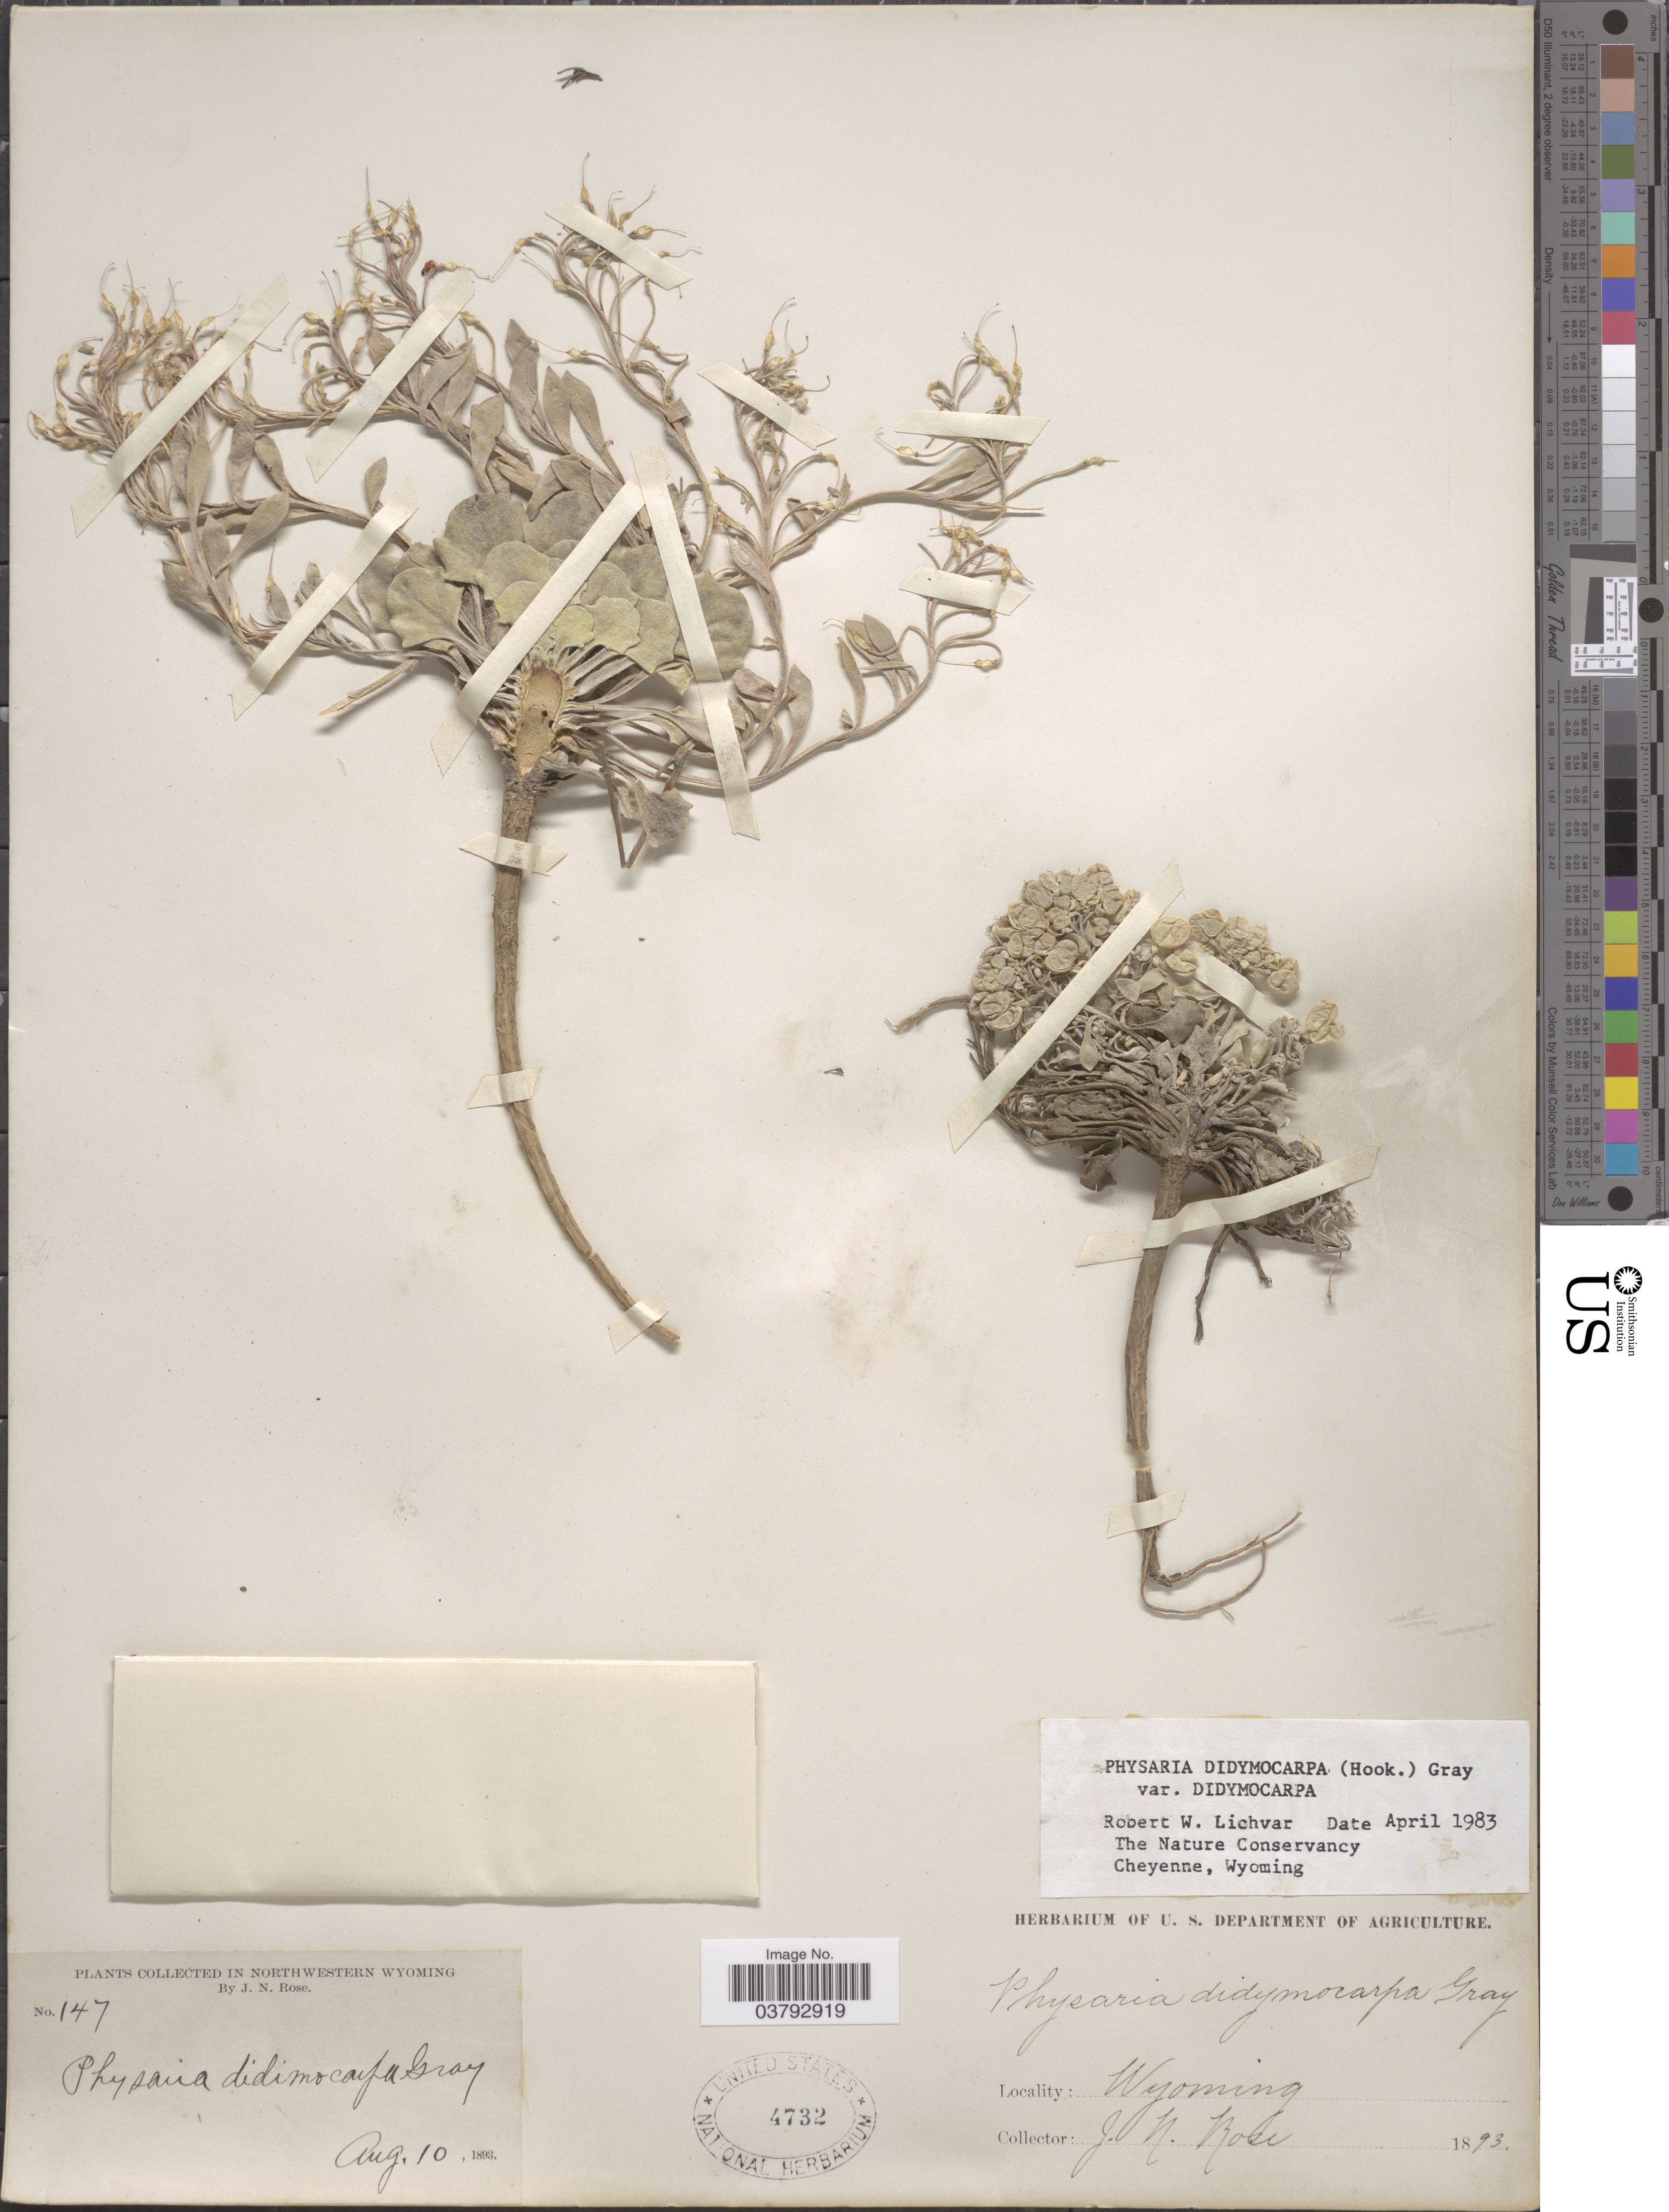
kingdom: Plantae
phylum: Tracheophyta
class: Magnoliopsida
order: Brassicales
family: Brassicaceae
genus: Physaria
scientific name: Physaria didymocarpa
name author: (Hook.) A. Gray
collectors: J. N. Rose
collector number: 147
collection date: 1893-08-10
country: United States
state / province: Wyoming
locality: Northwestern Wyoming.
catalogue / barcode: US 4732